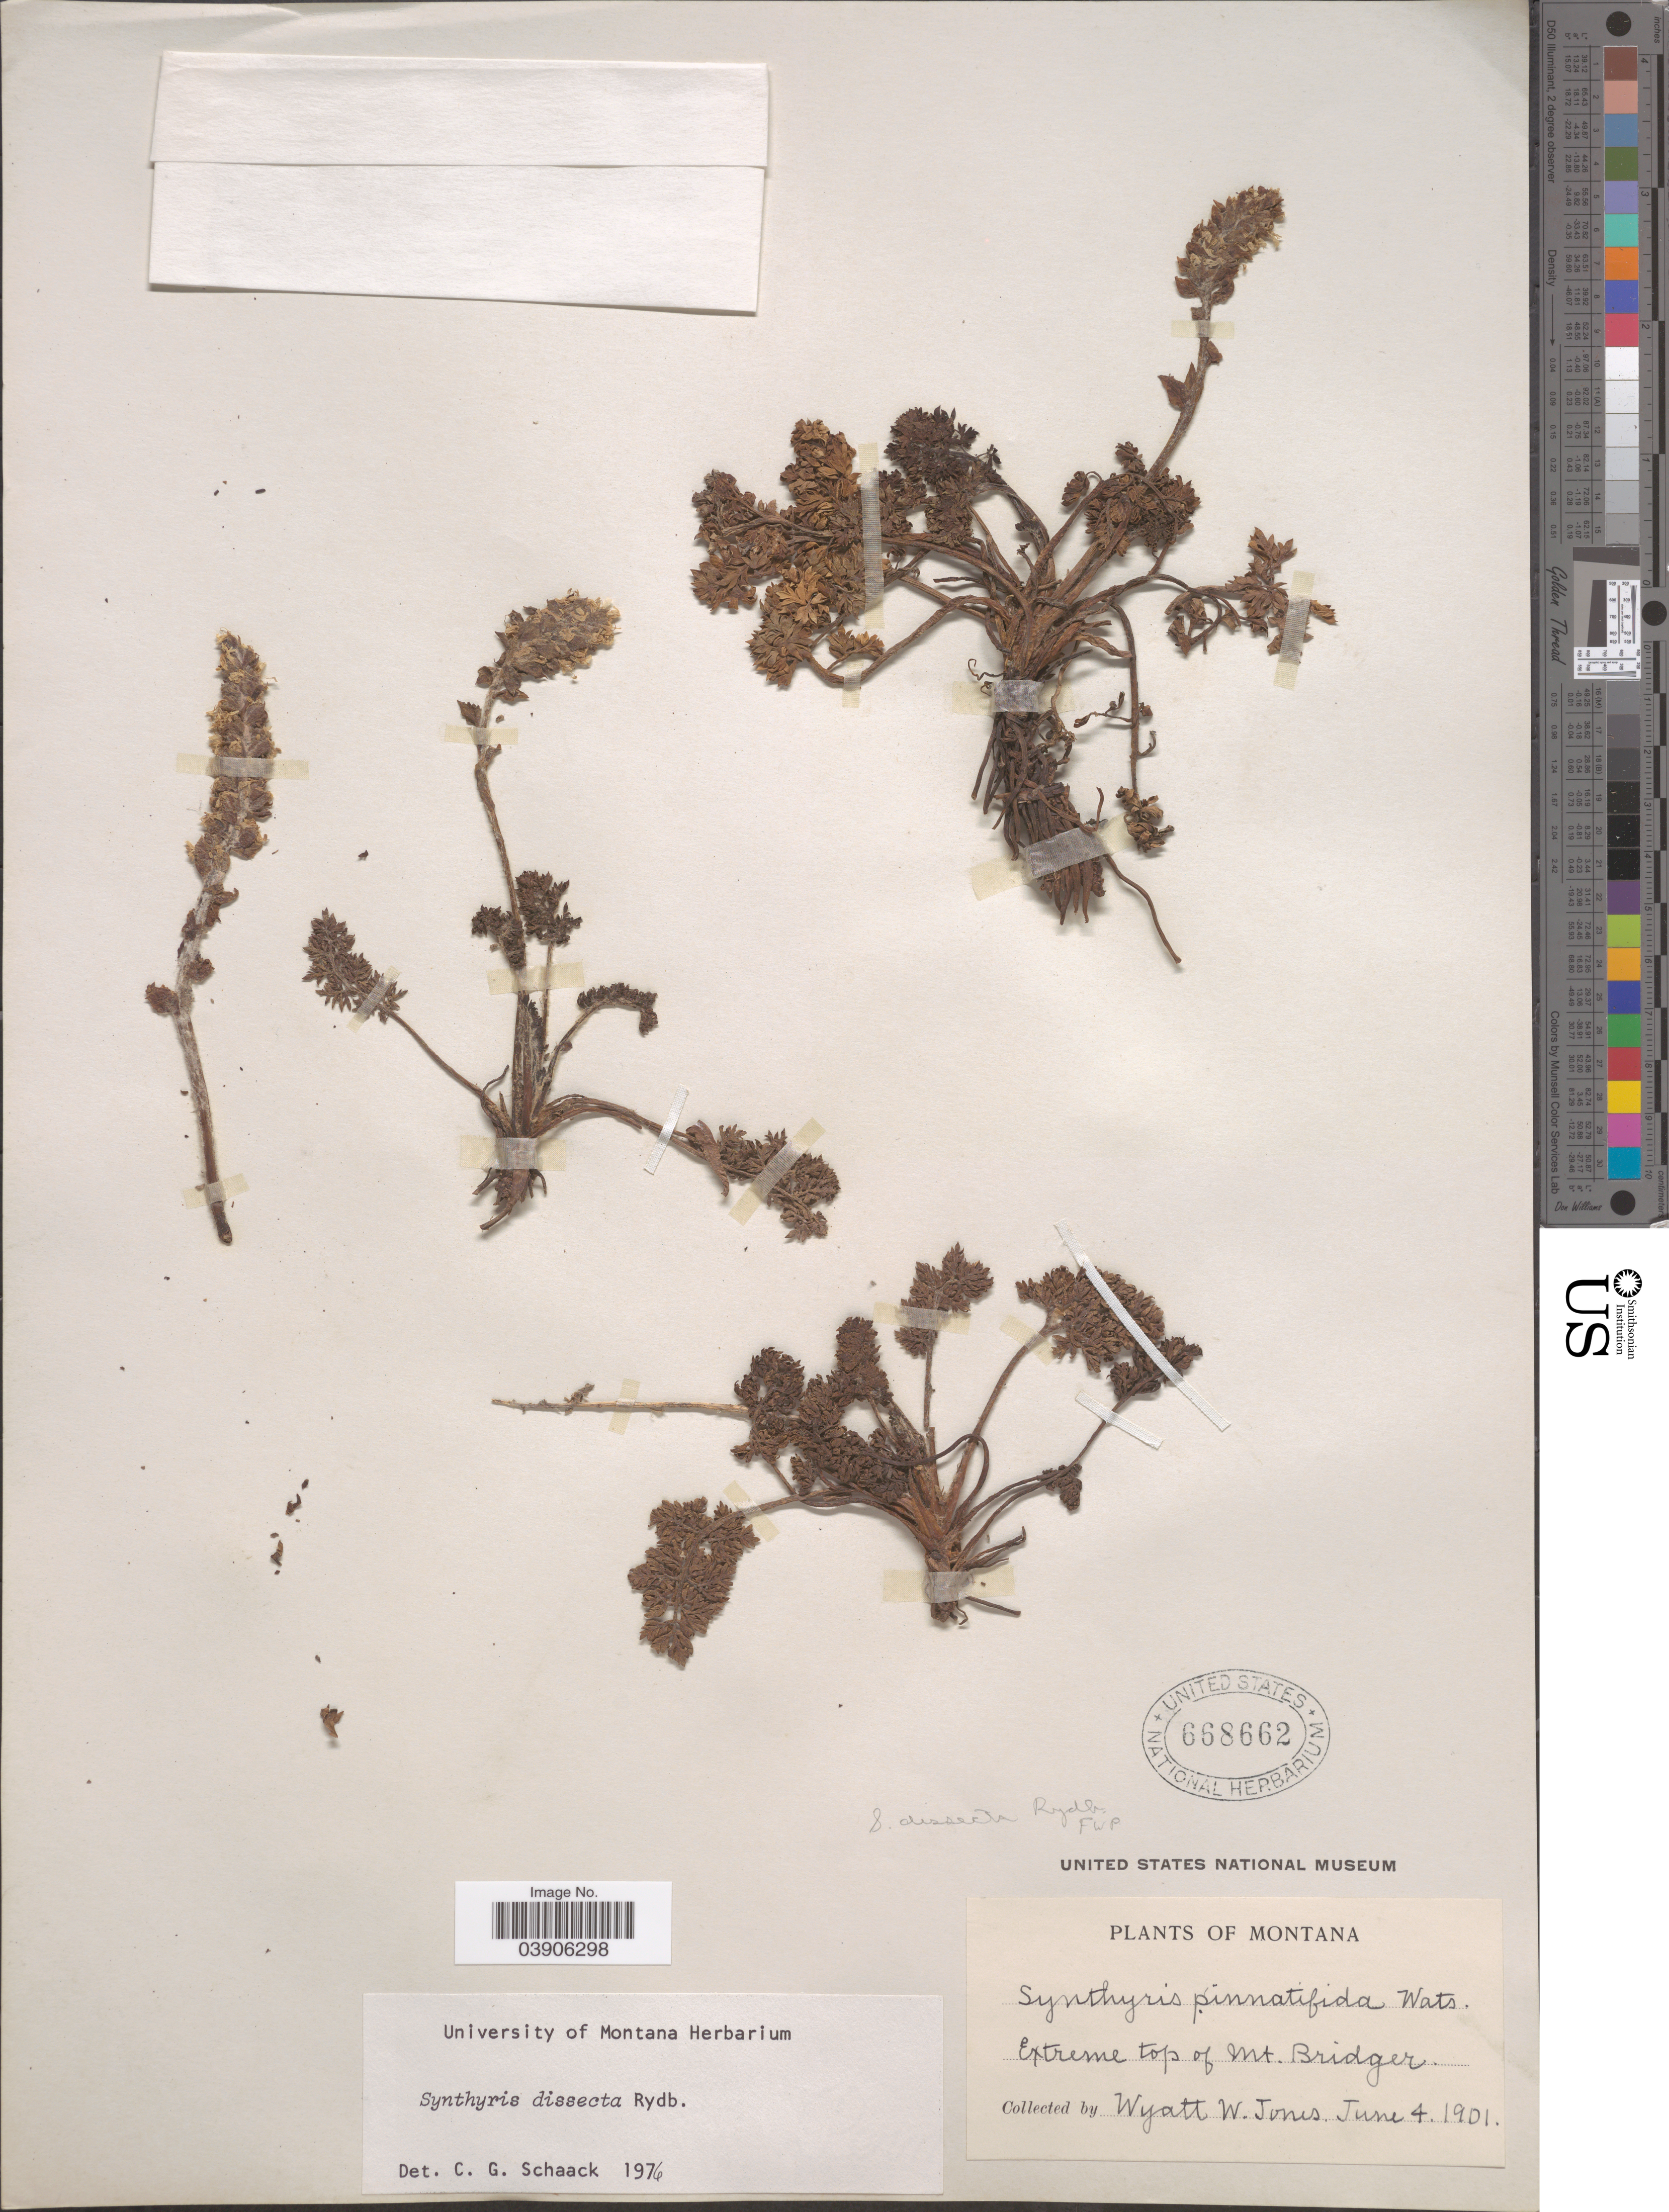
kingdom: Plantae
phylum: Tracheophyta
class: Magnoliopsida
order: Lamiales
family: Plantaginaceae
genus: Synthyris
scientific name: Synthyris dissecta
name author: Rydb.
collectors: W. W. Jones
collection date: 1901-06-04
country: United States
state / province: Montana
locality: Extreme top of Mt. Bridger.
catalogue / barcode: US 668662